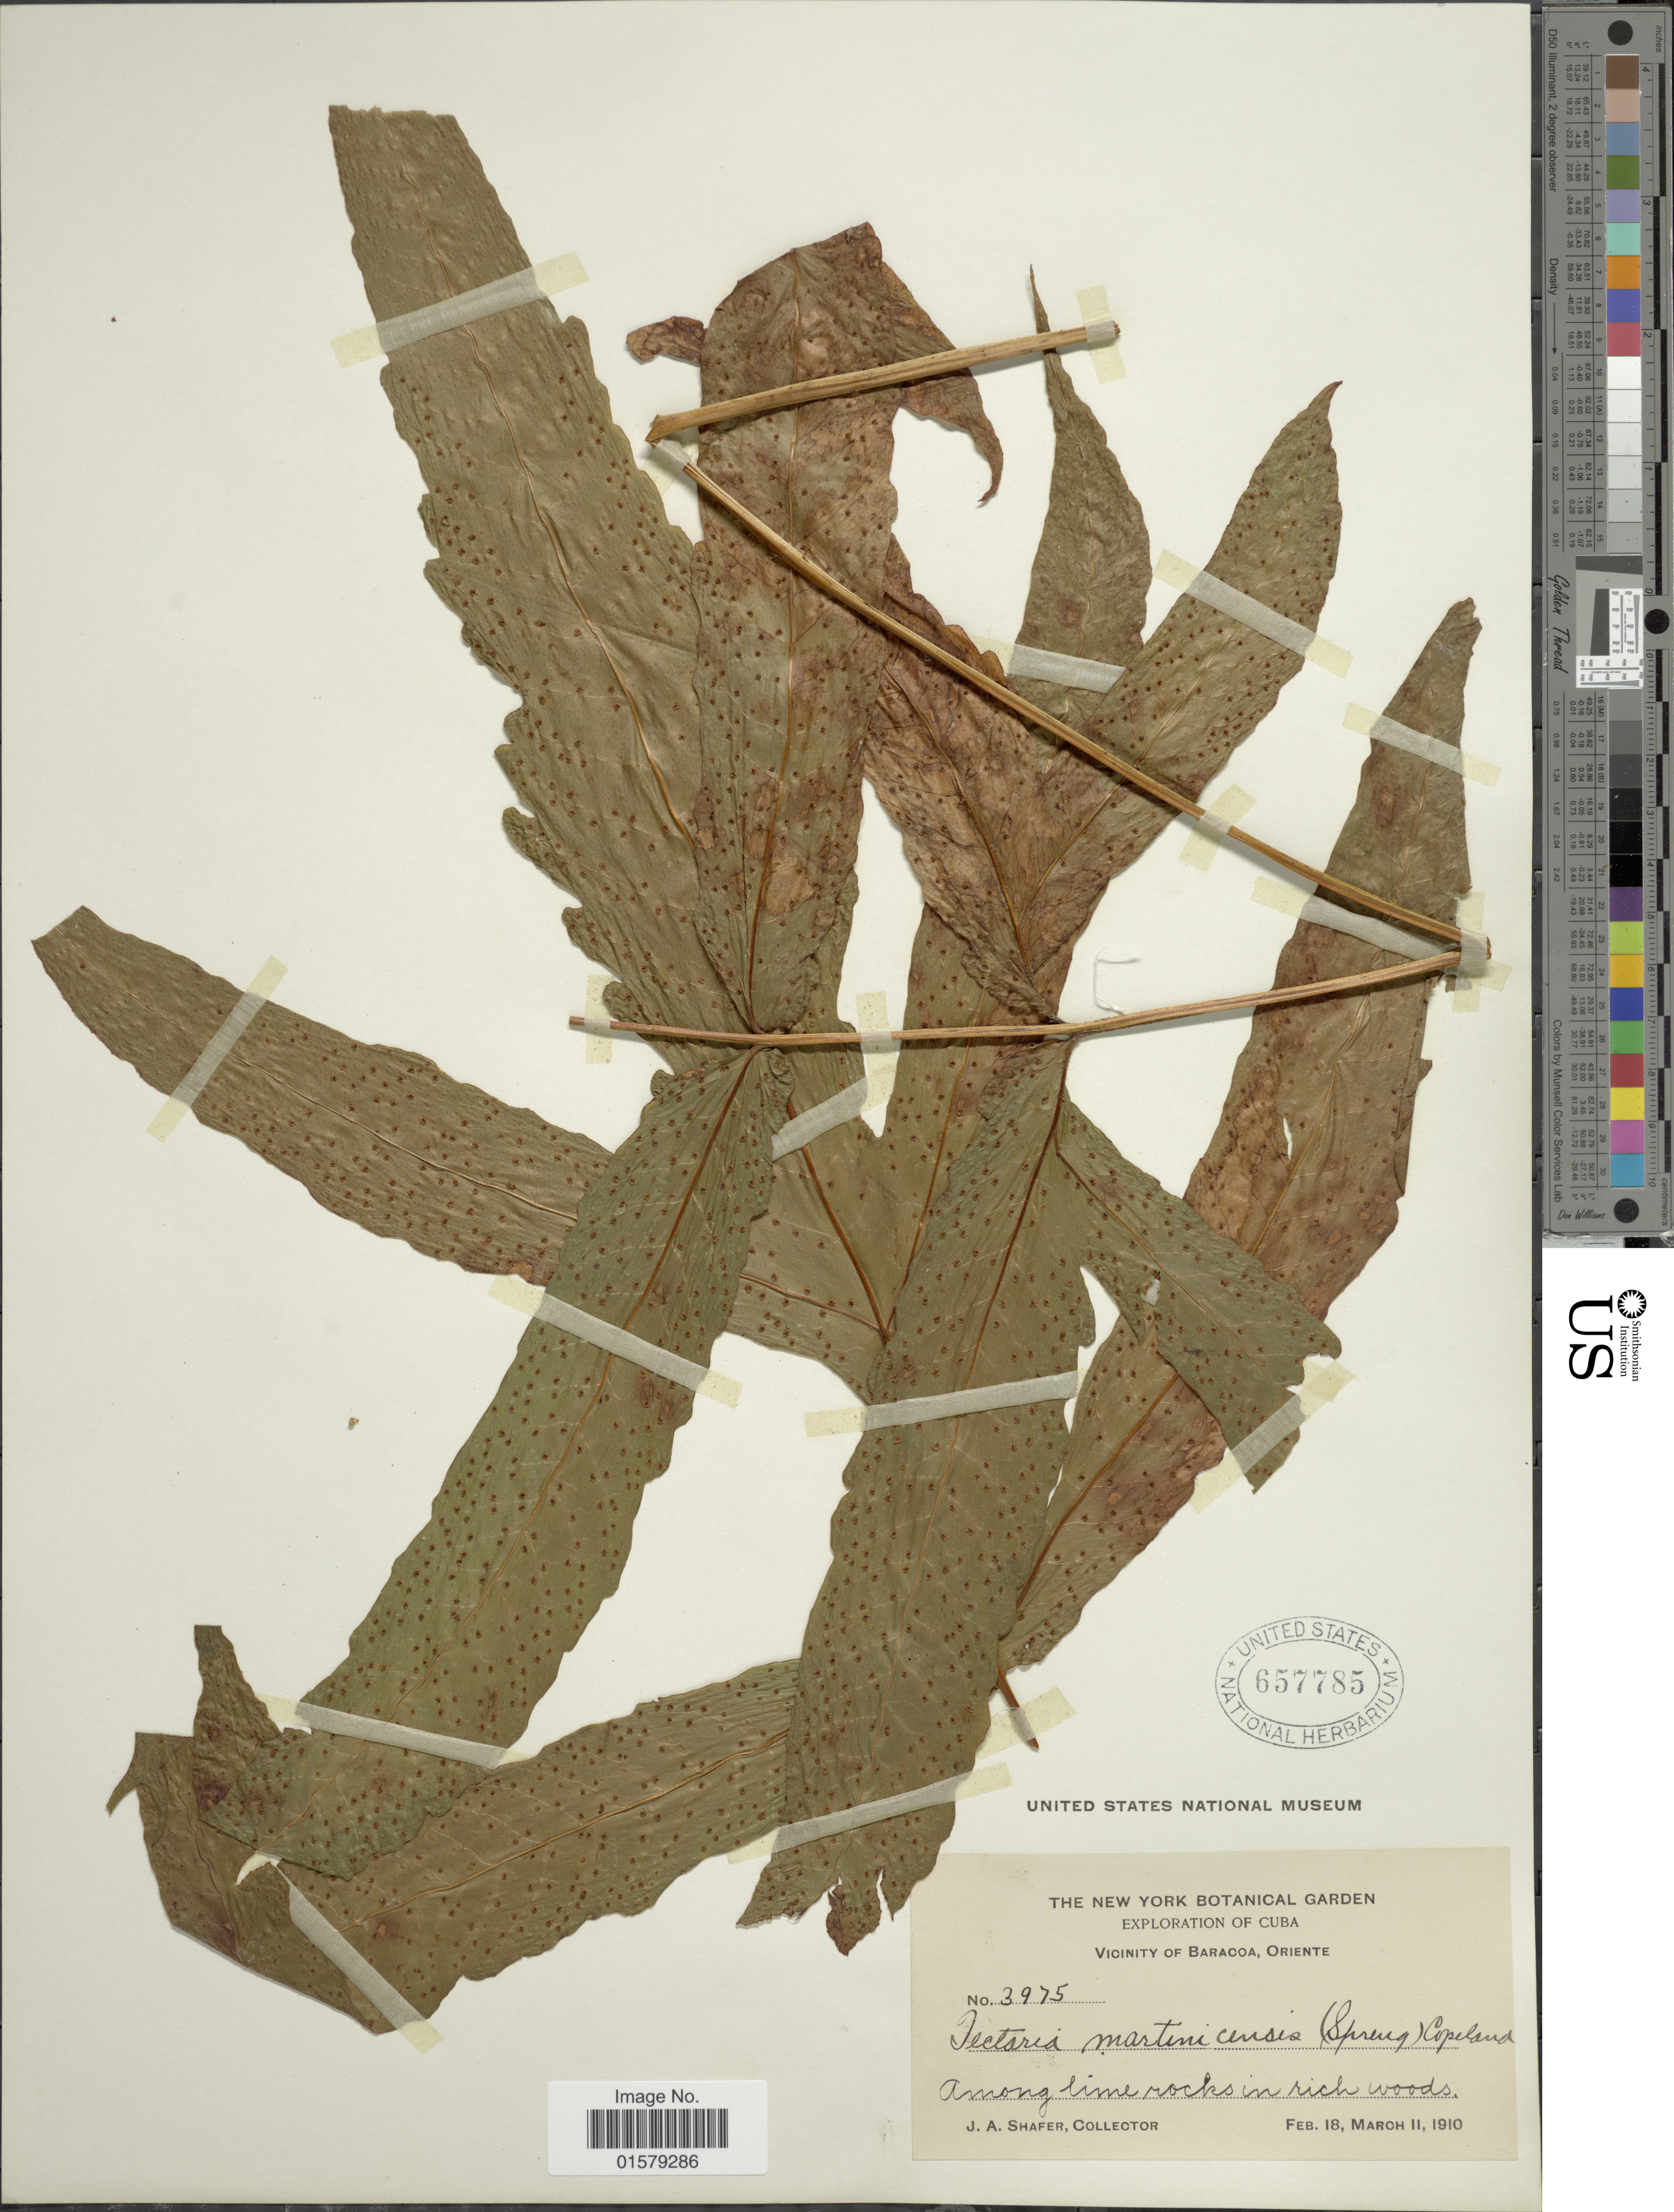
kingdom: Plantae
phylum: Tracheophyta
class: Polypodiopsida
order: Polypodiales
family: Tectariaceae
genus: Tectaria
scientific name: Tectaria incisa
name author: Cav.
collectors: J. A. Shafer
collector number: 3975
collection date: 1910-02-18/1910-03-11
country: Cuba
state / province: Oriente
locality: Vicinity of Baracoa, among lime rocks in rich woods.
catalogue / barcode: US 657785